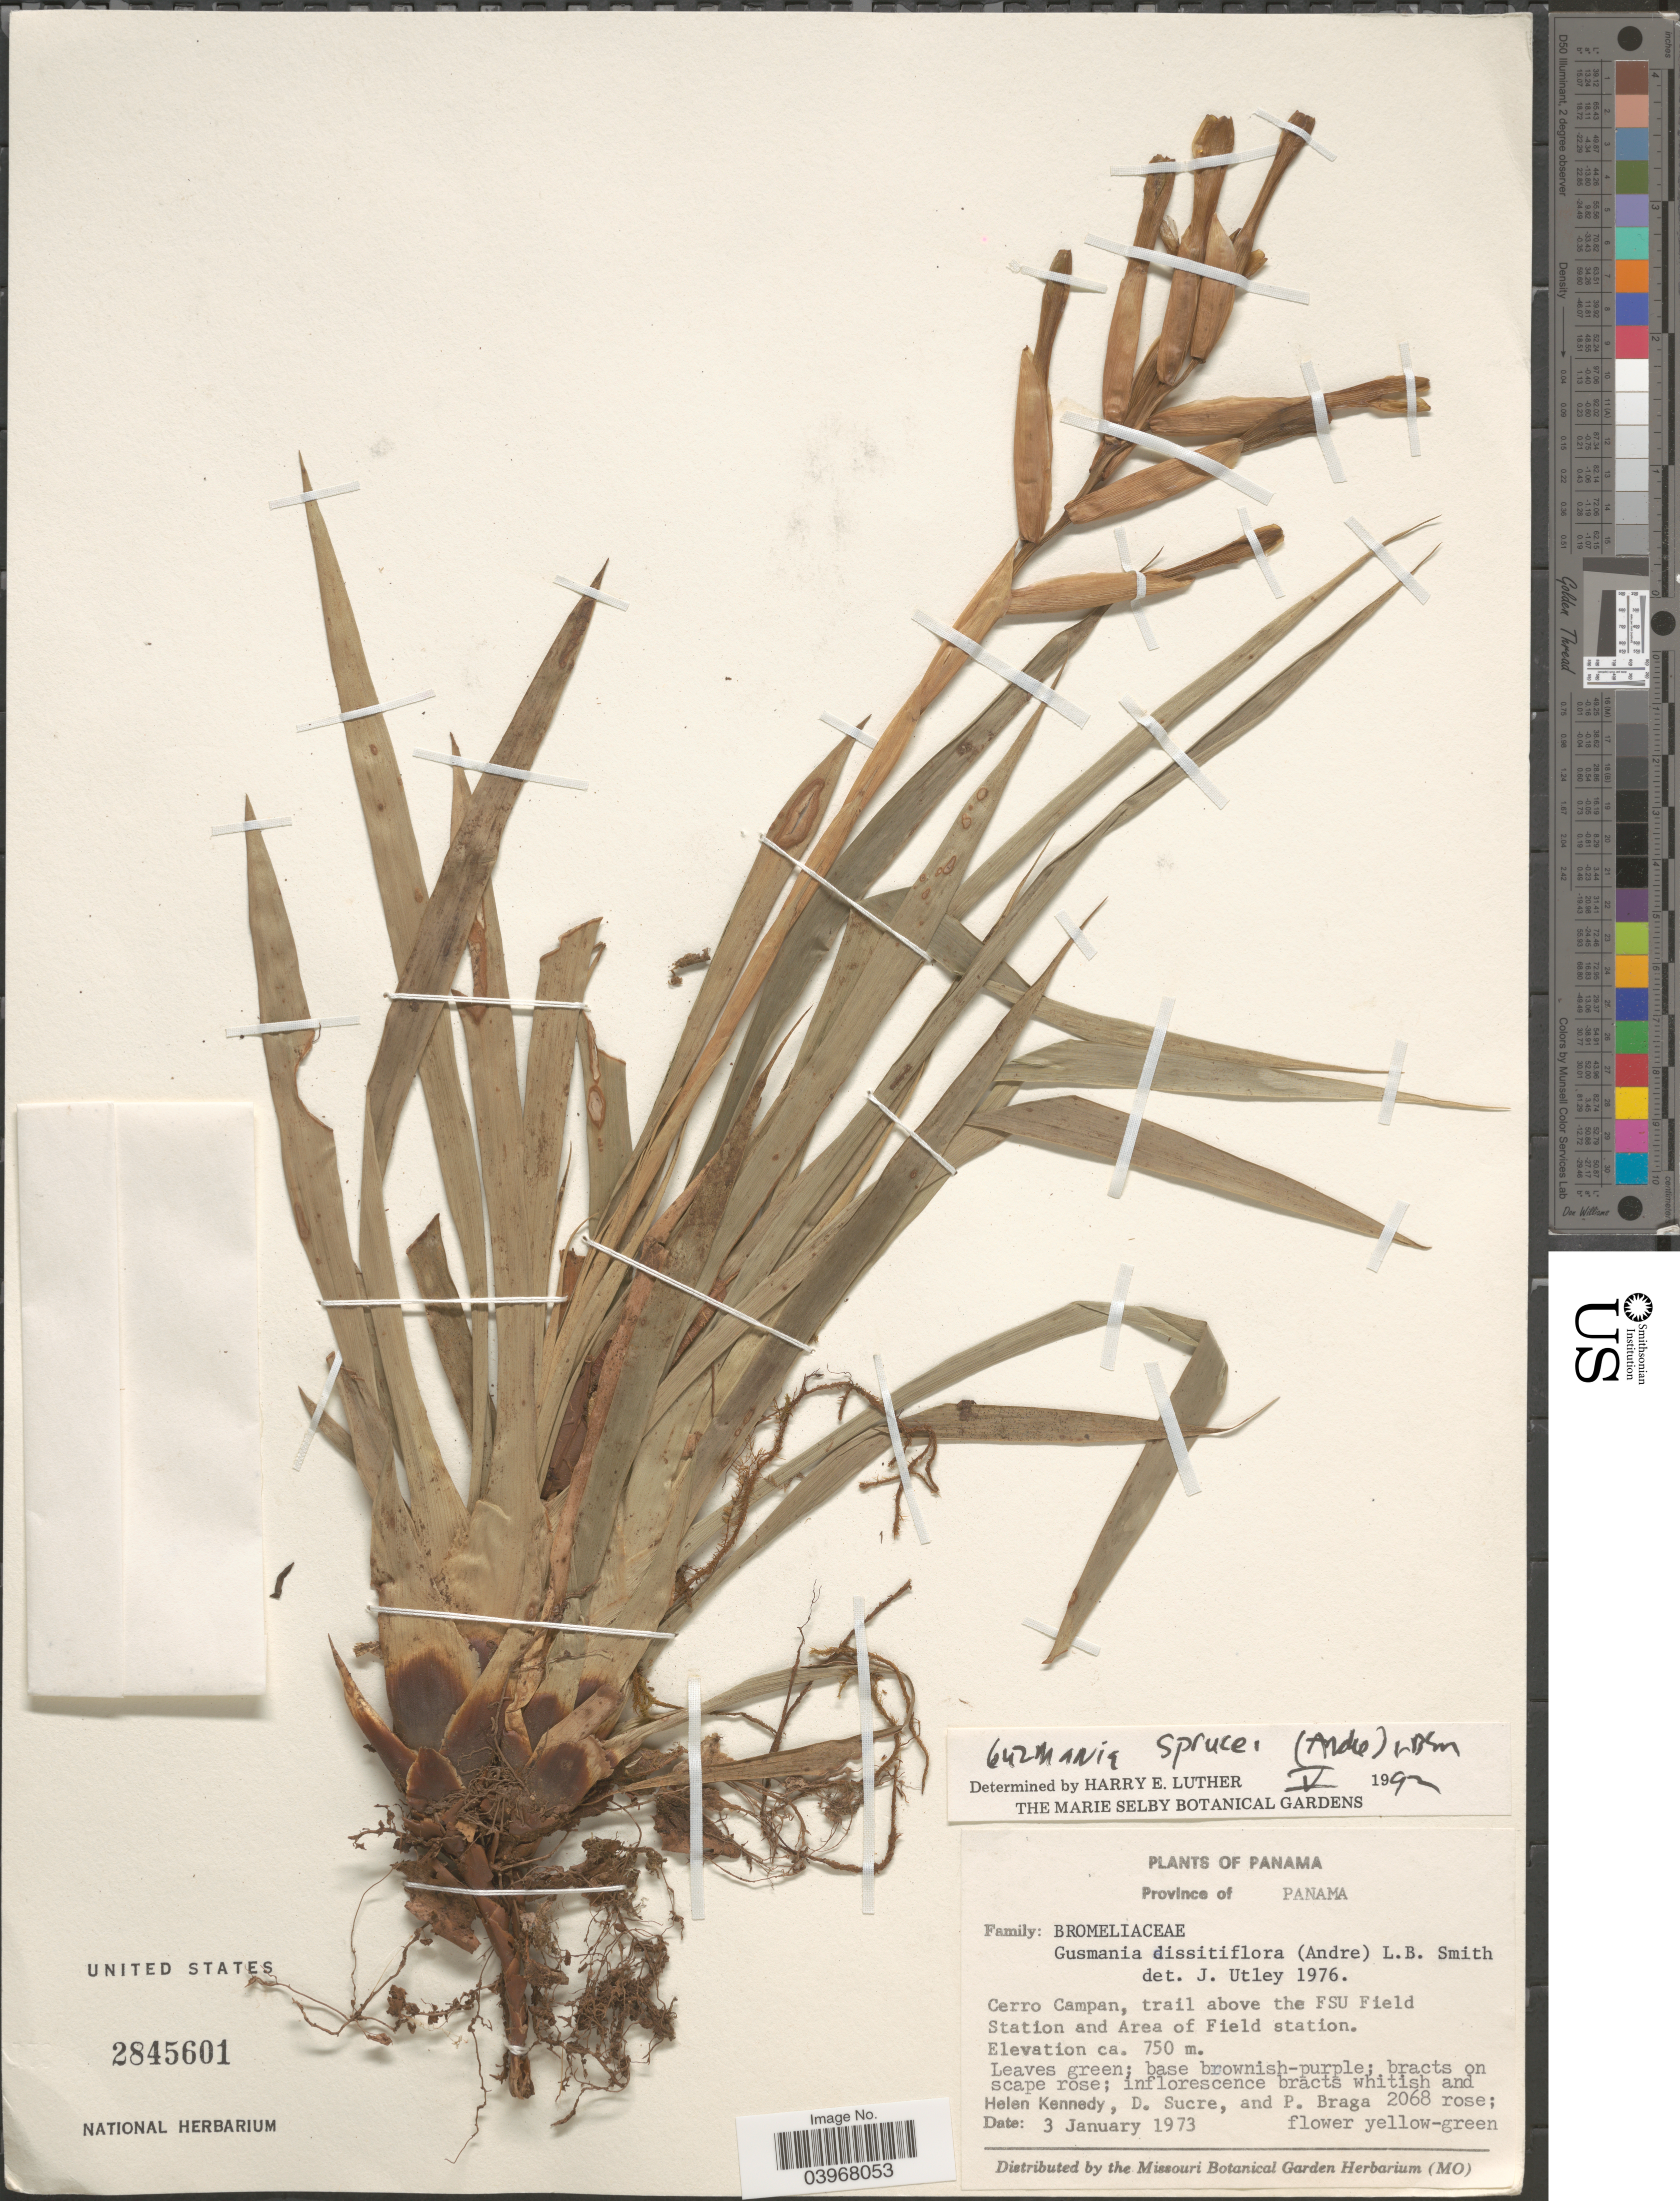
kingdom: Plantae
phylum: Tracheophyta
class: Liliopsida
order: Poales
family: Bromeliaceae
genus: Guzmania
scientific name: Guzmania sprucei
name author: (André) L.B. Sm.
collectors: H. Kennedy, D. Sucre & P. I. S. Braga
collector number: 2068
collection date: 1973-01-03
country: Panama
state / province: Panamá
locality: Cerro Campan, trail above the FSU Field Station and Area of Field station.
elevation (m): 750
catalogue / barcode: US 2845601